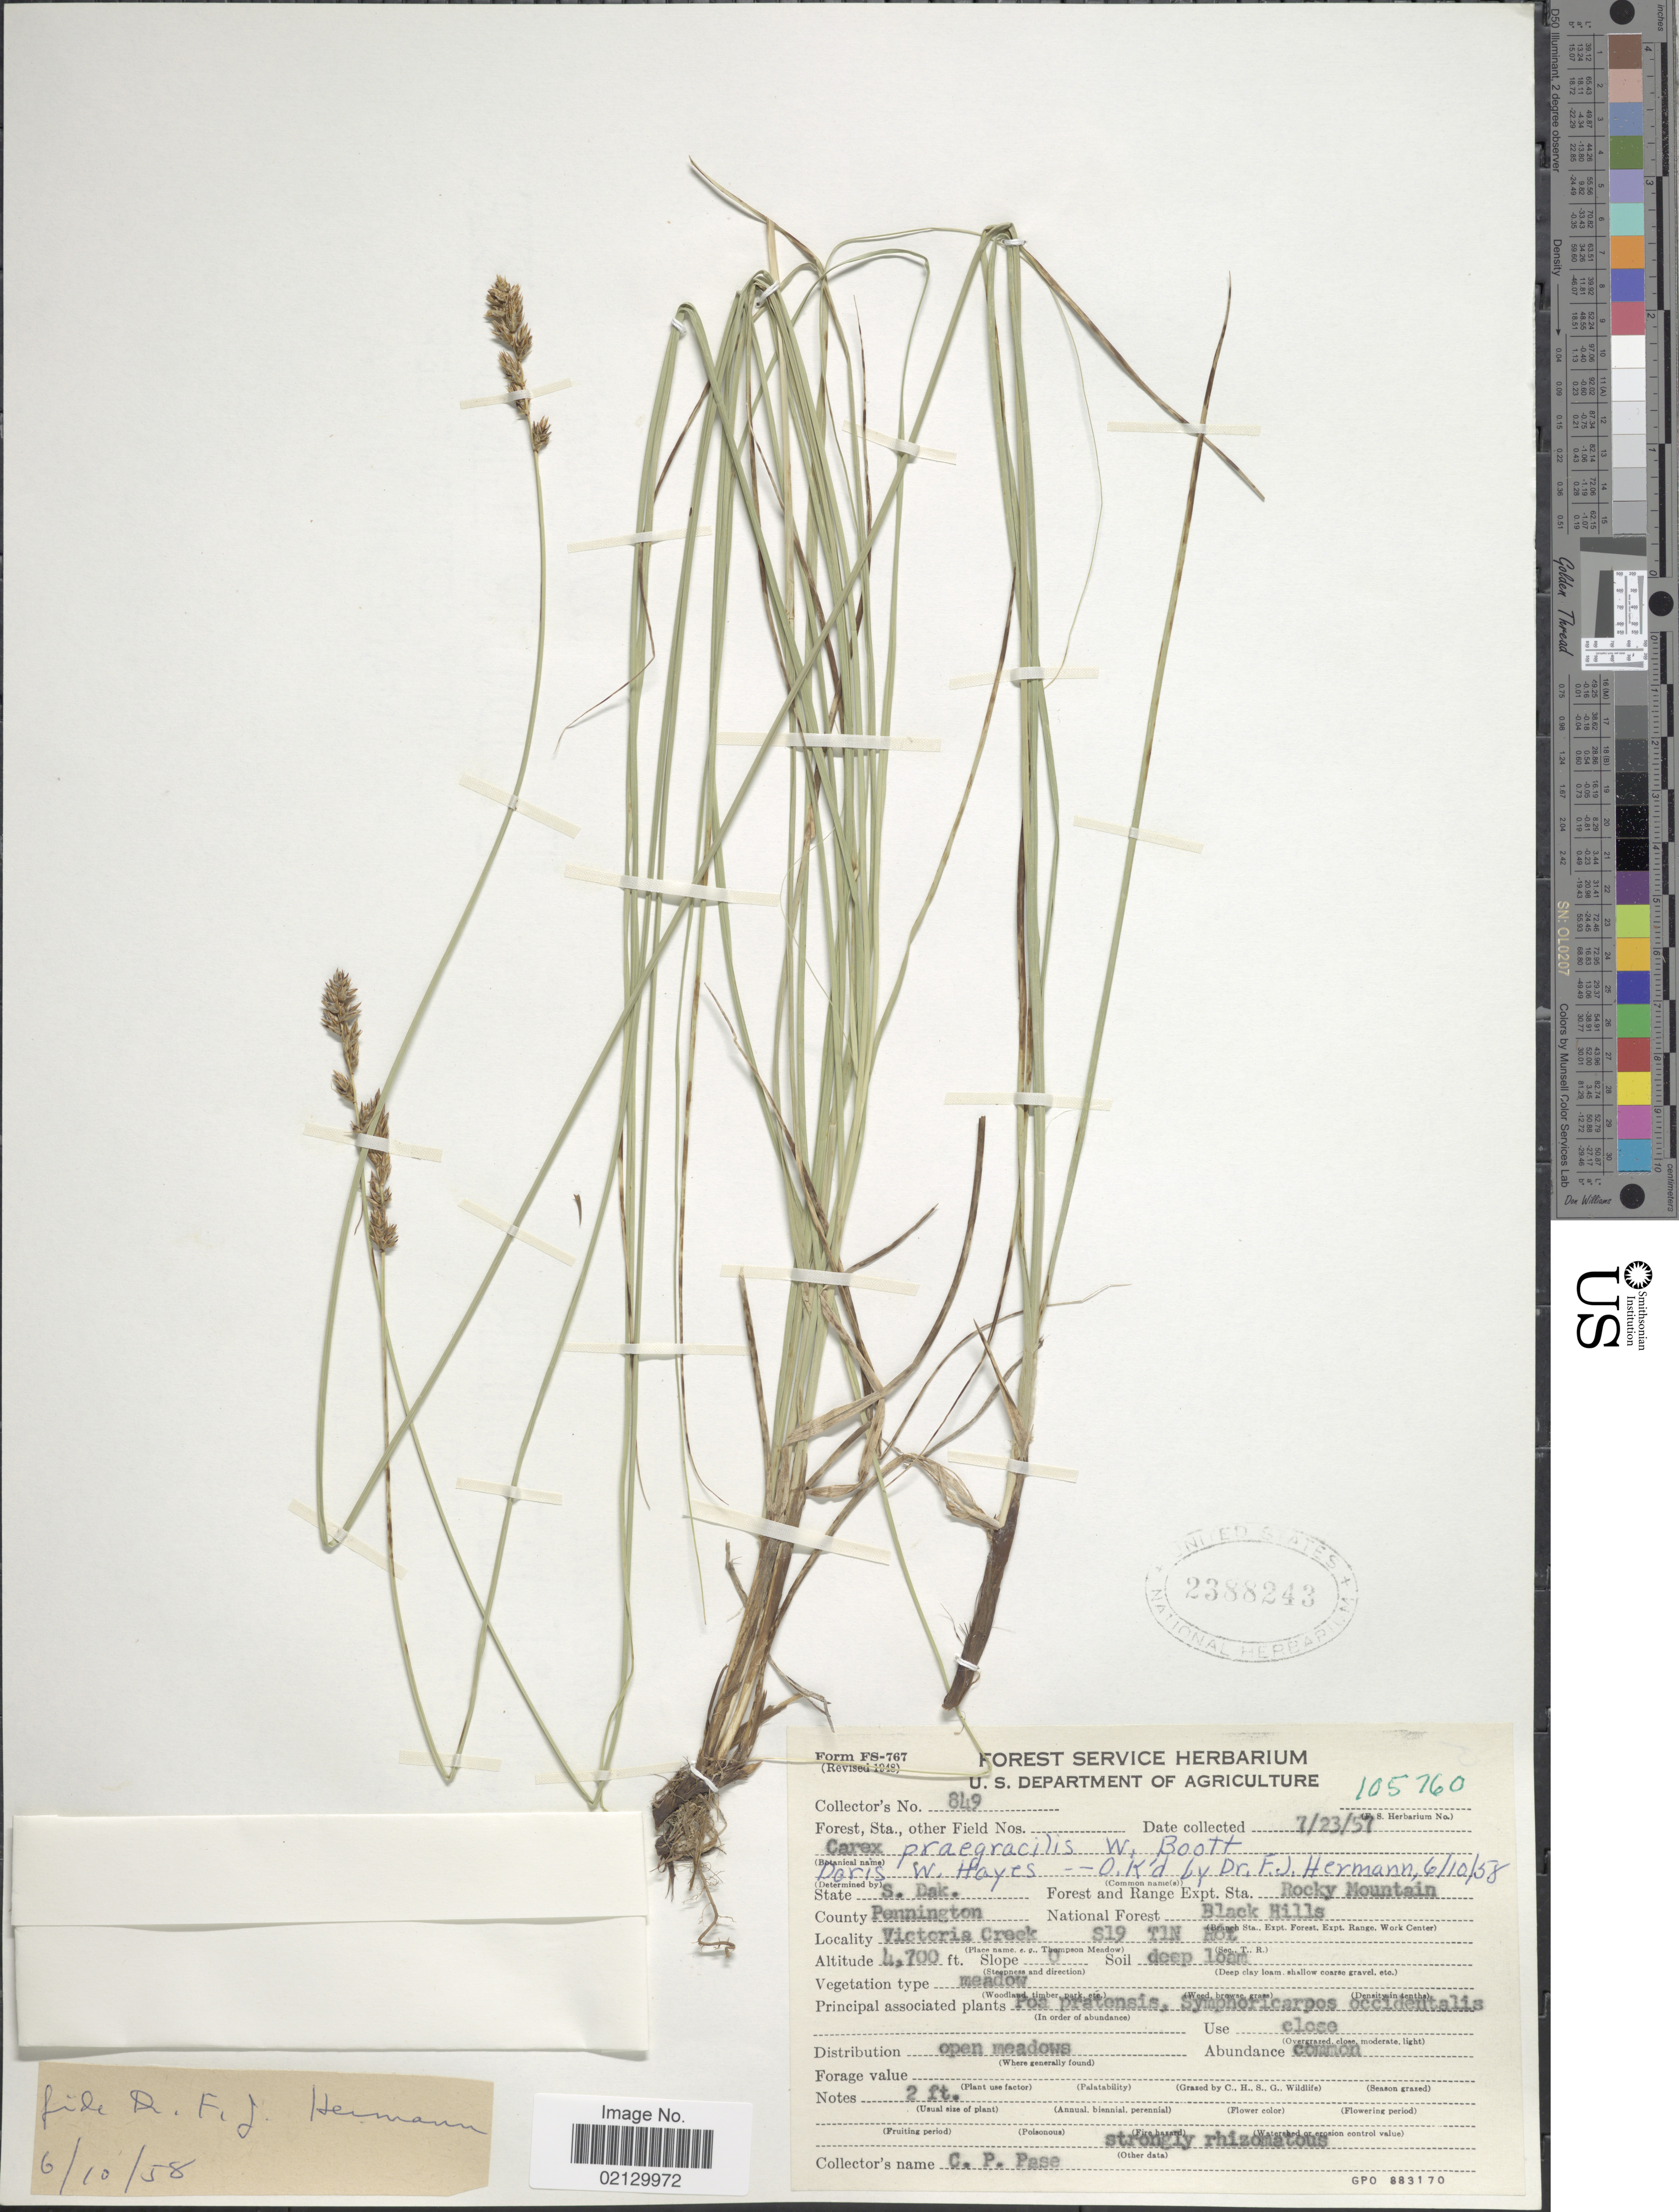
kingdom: Plantae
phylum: Tracheophyta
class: Liliopsida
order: Poales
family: Cyperaceae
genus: Carex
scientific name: Carex praegracilis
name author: W. Boott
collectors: C. P. Pase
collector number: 849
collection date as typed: Transcribed d/m/y: 23/7/57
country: United States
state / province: South Dakota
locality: County Pennington, Forest and Range Expt. Sta. Rocky Mountain, Victoria Creek S19 T1N R6L.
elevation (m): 1433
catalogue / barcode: US 2388243